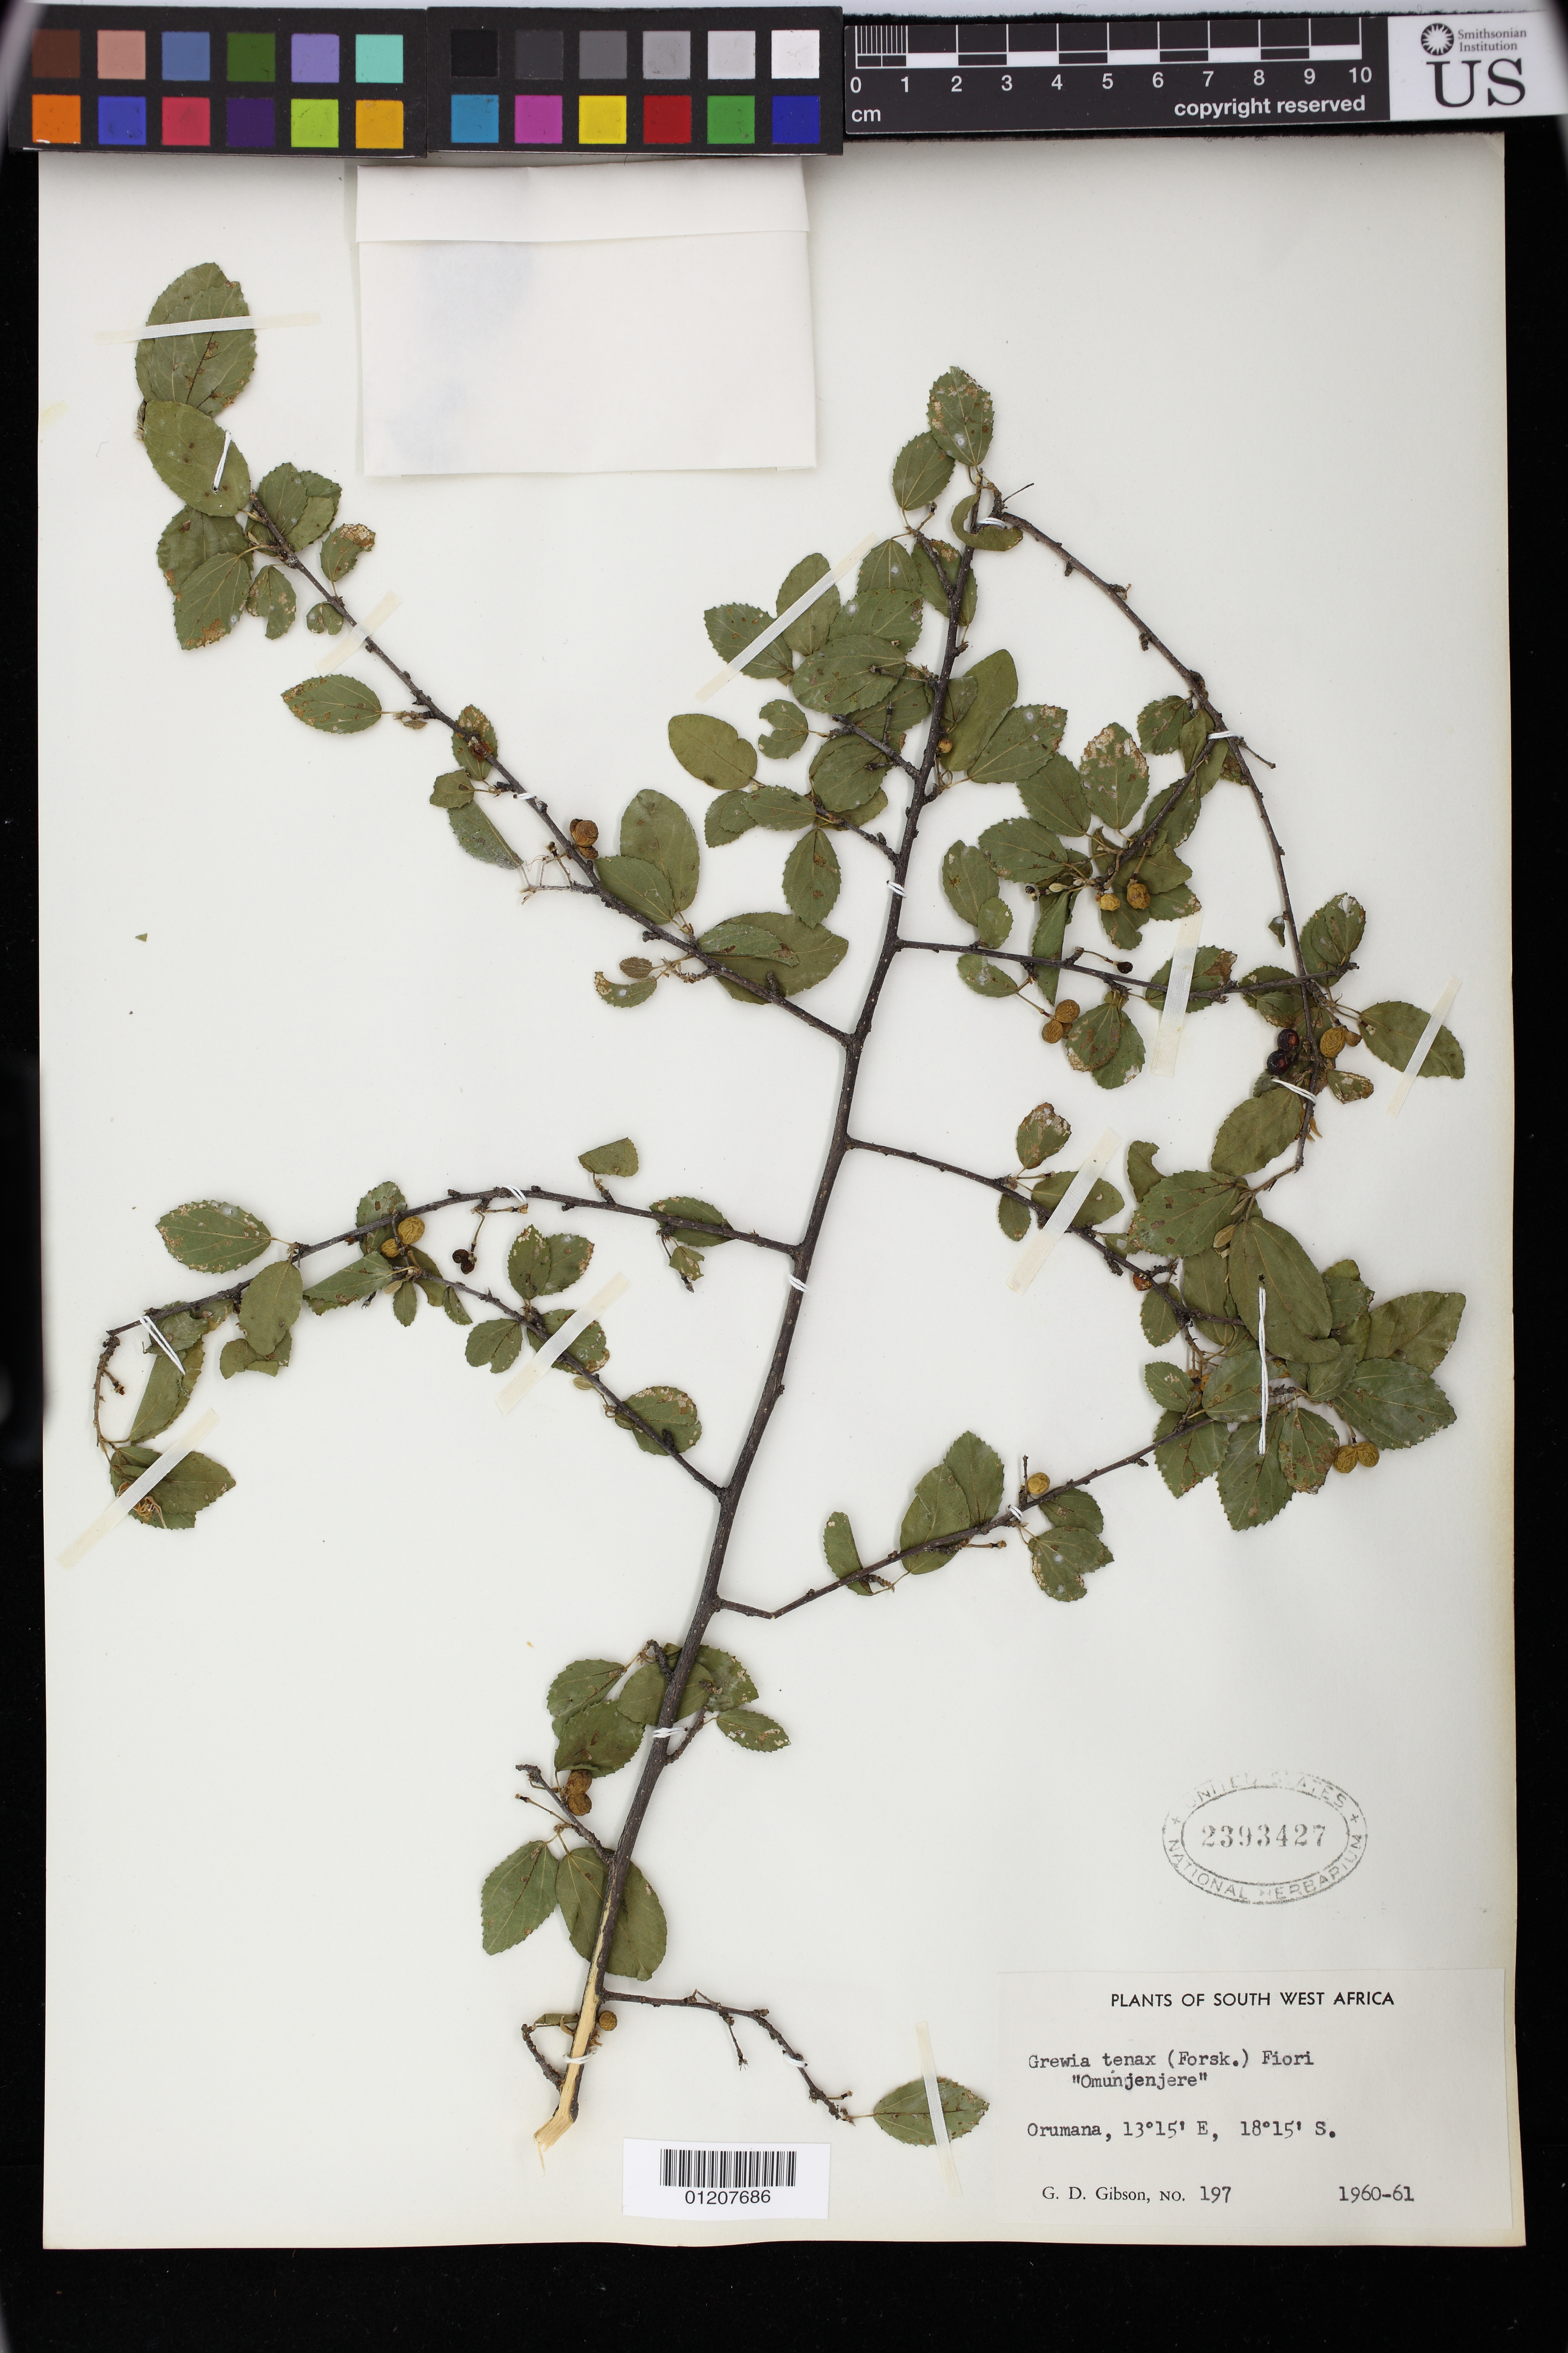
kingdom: Plantae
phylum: Tracheophyta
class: Magnoliopsida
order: Malvales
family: Malvaceae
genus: Grewia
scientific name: Grewia tenax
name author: (Forssk.) Fiori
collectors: G. D. Gibson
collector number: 197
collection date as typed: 1960 to -- --- 1961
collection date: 1960/1961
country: Namibia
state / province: Kunene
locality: South West Africa. Orumana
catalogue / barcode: US 2393427